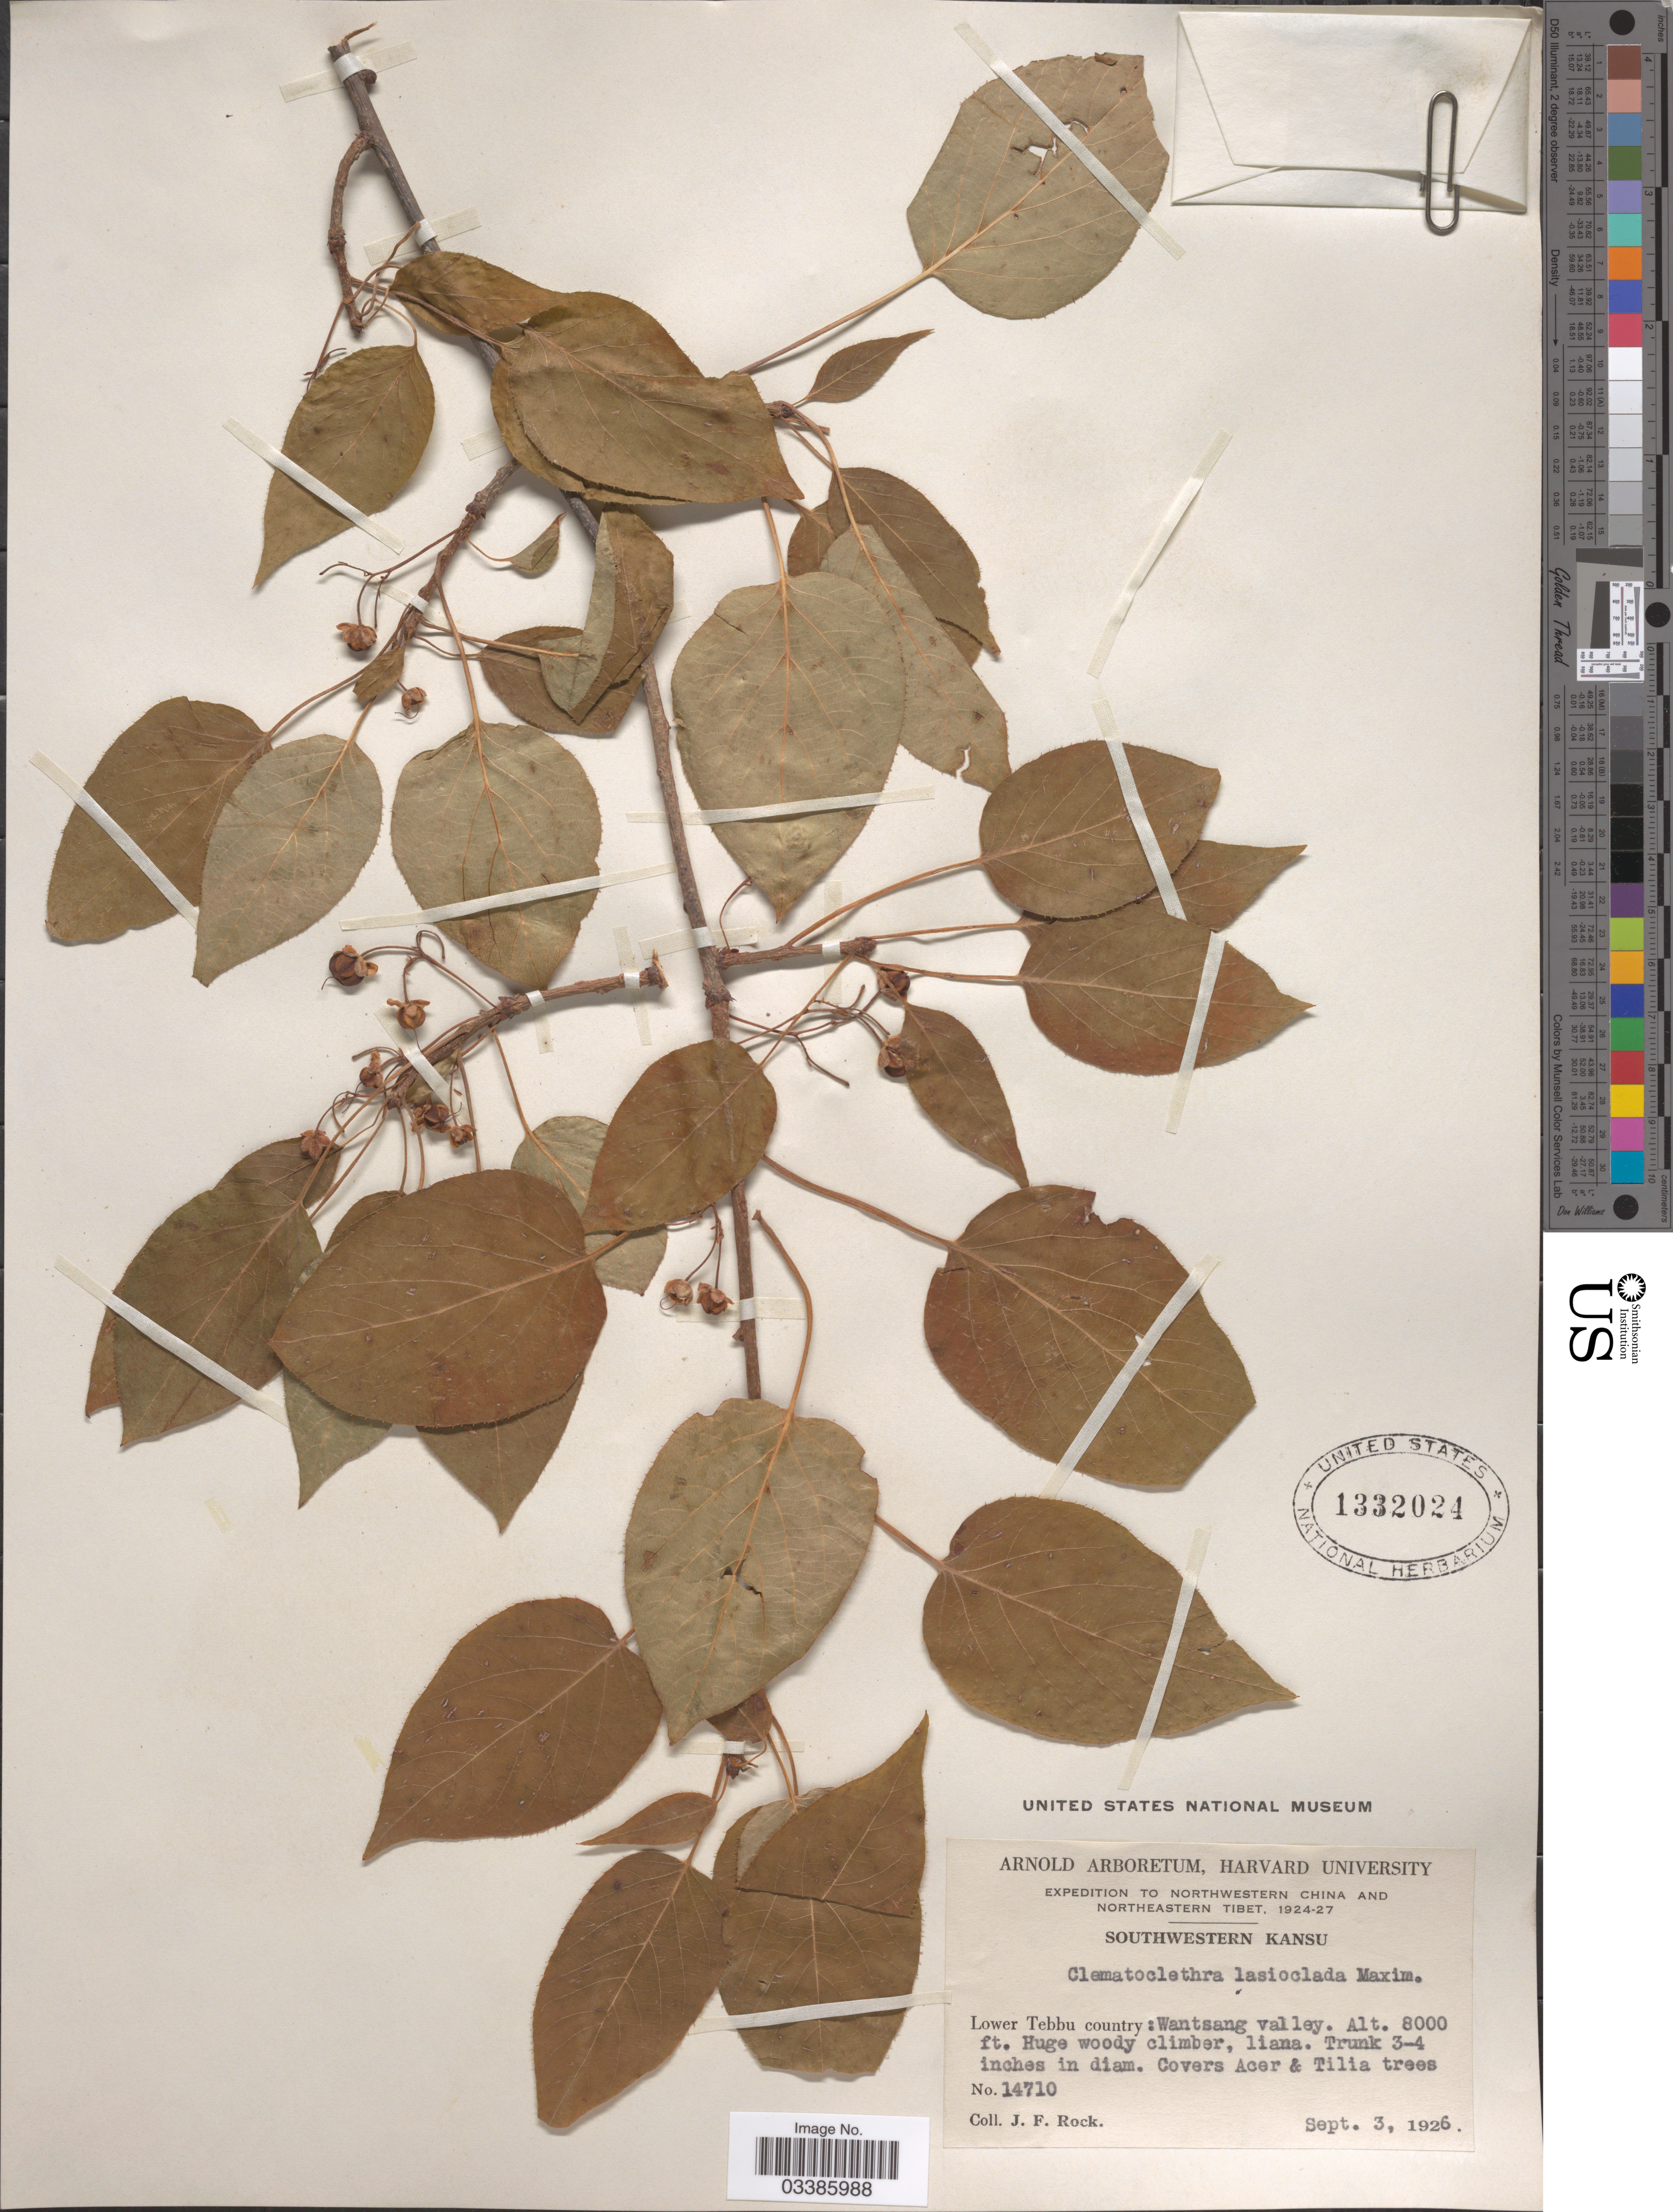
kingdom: Plantae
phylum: Tracheophyta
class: Magnoliopsida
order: Ericales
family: Actinidiaceae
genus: Clematoclethra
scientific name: Clematoclethra lasioclada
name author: Maxim.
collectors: J. Rock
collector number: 14710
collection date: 1926-09-03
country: China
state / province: Gansu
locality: Northwestern China and Northeastern Tibet. Southwestern Kansu. Lower Tebbu country: Wantsang valley.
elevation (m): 2438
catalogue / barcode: US 1332024